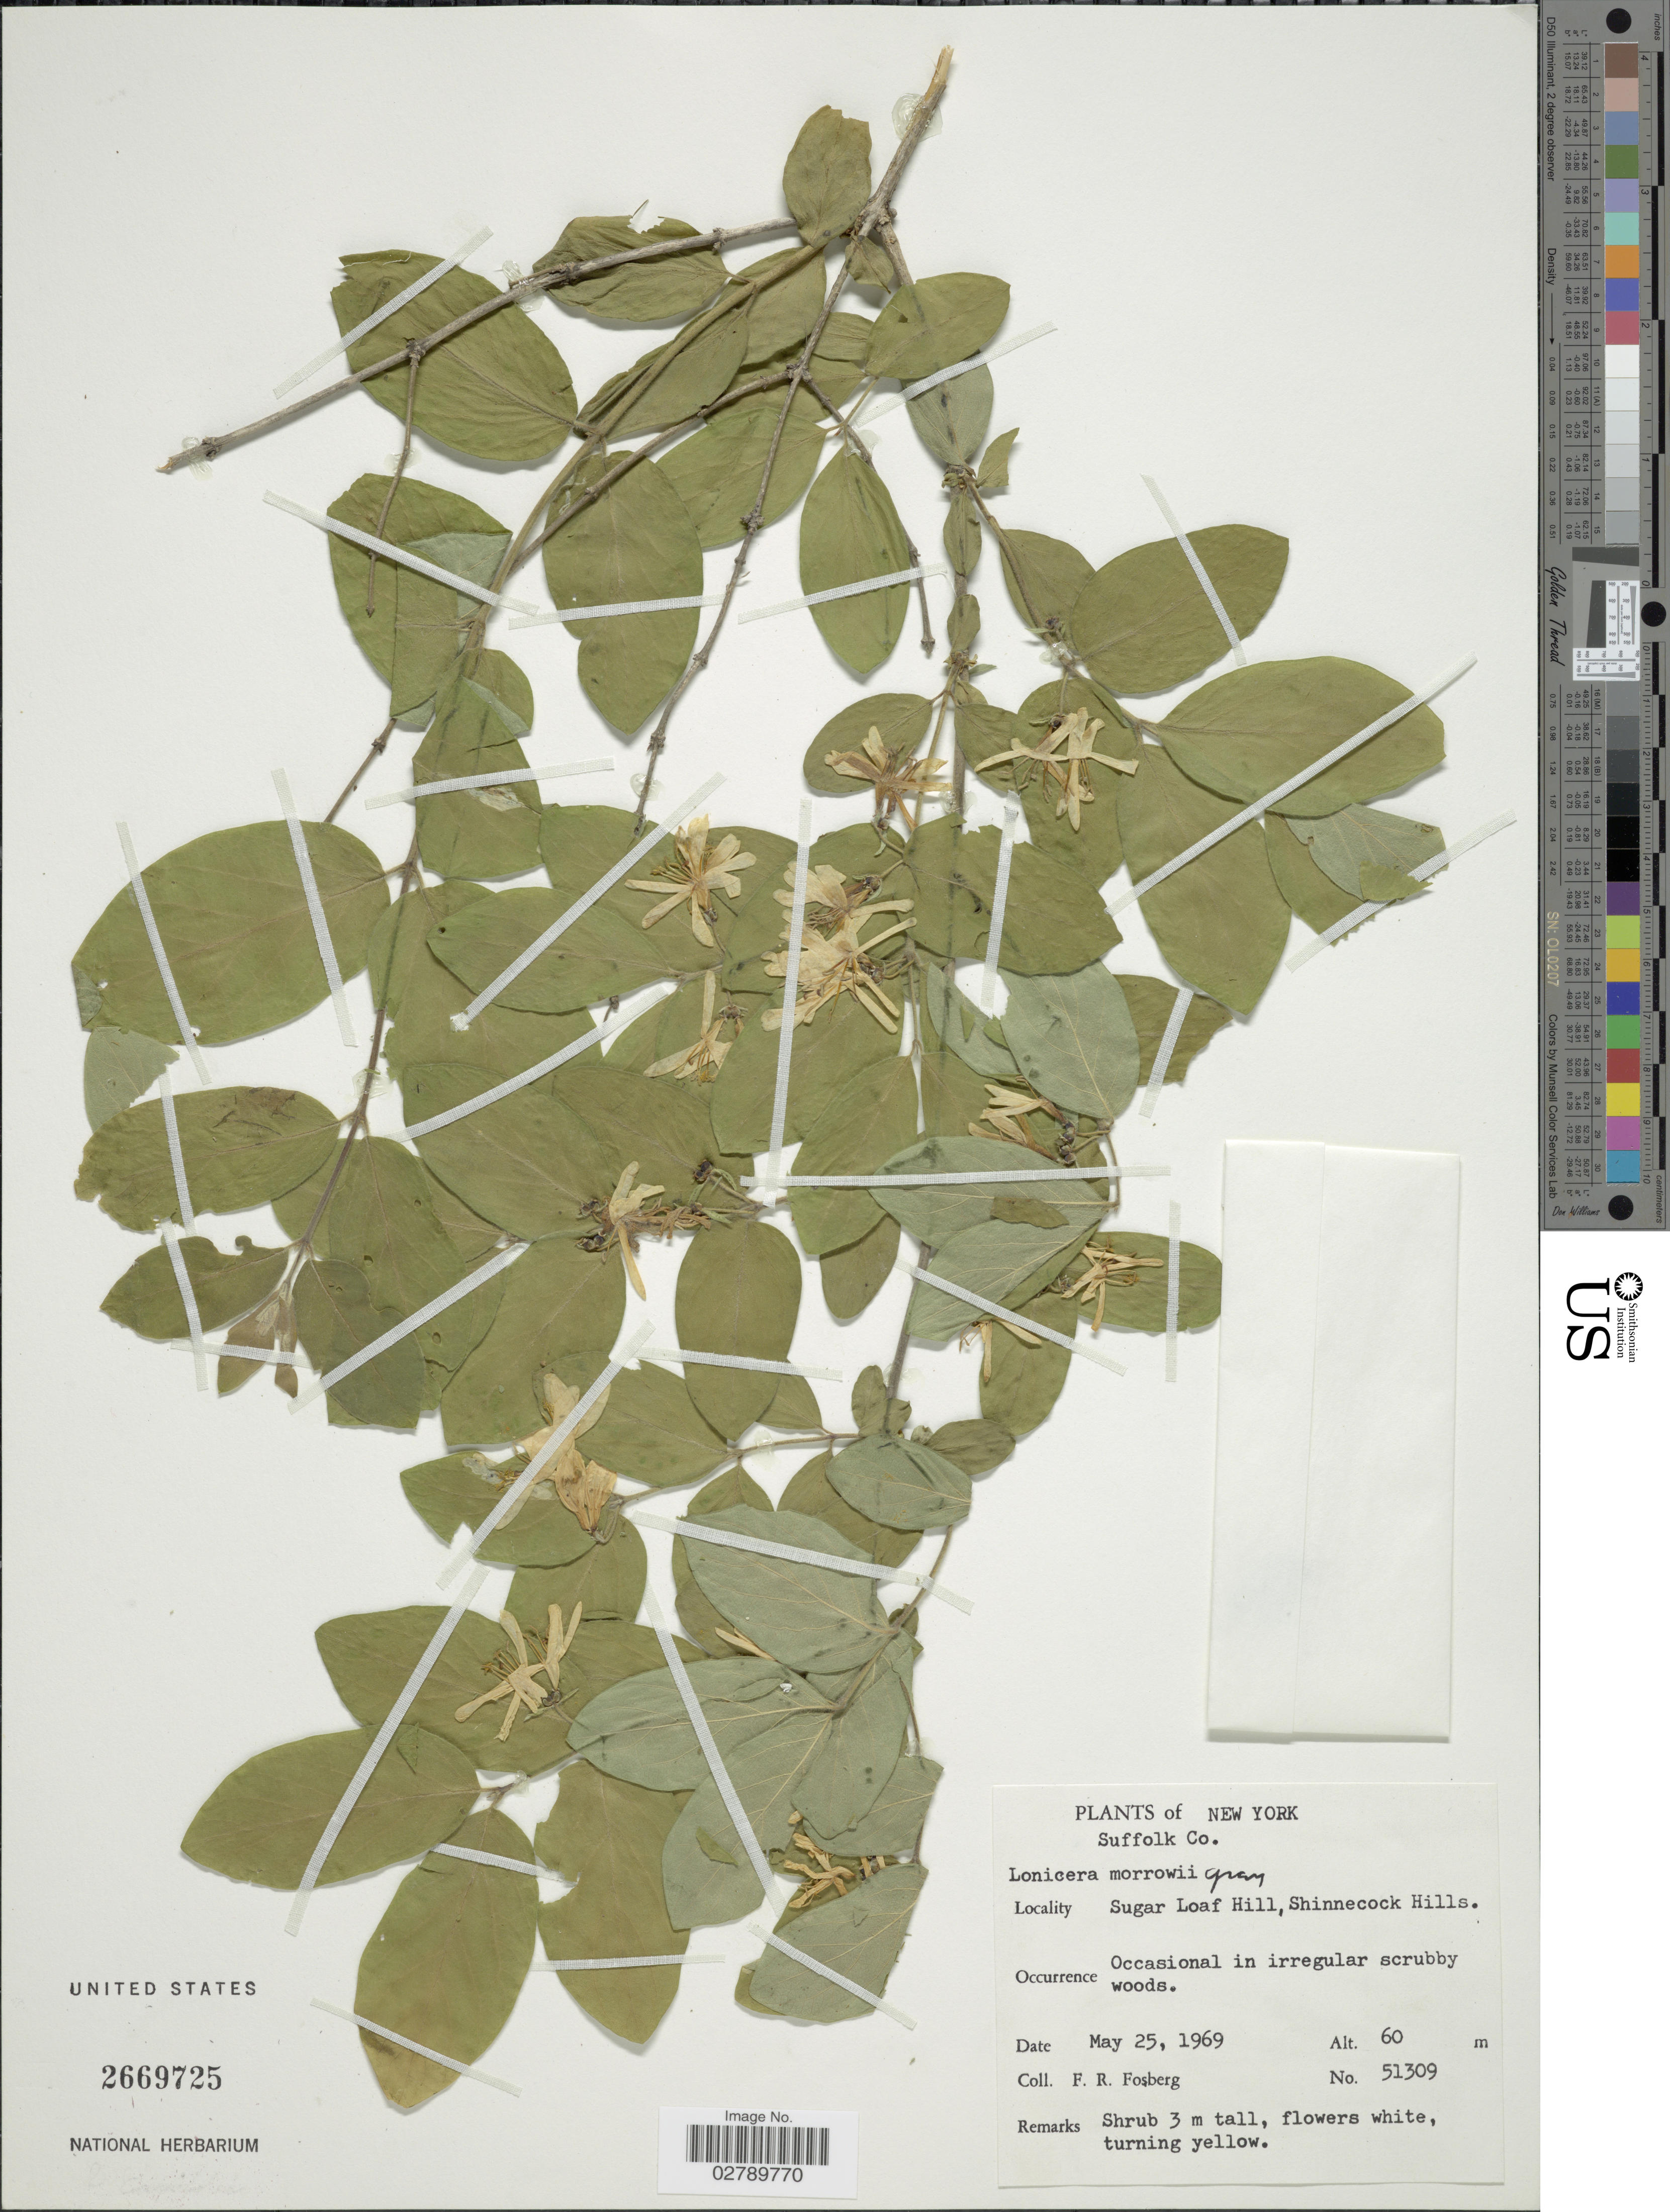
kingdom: Plantae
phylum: Tracheophyta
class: Magnoliopsida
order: Dipsacales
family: Caprifoliaceae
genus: Lonicera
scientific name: Lonicera morrowii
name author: A. Gray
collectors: F. R. Fosberg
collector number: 51309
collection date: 1969-05-25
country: United States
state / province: New York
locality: Suffolk Co. Sugar Loaf Hill, Shinecock Hills.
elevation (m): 60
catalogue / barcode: US 2669725